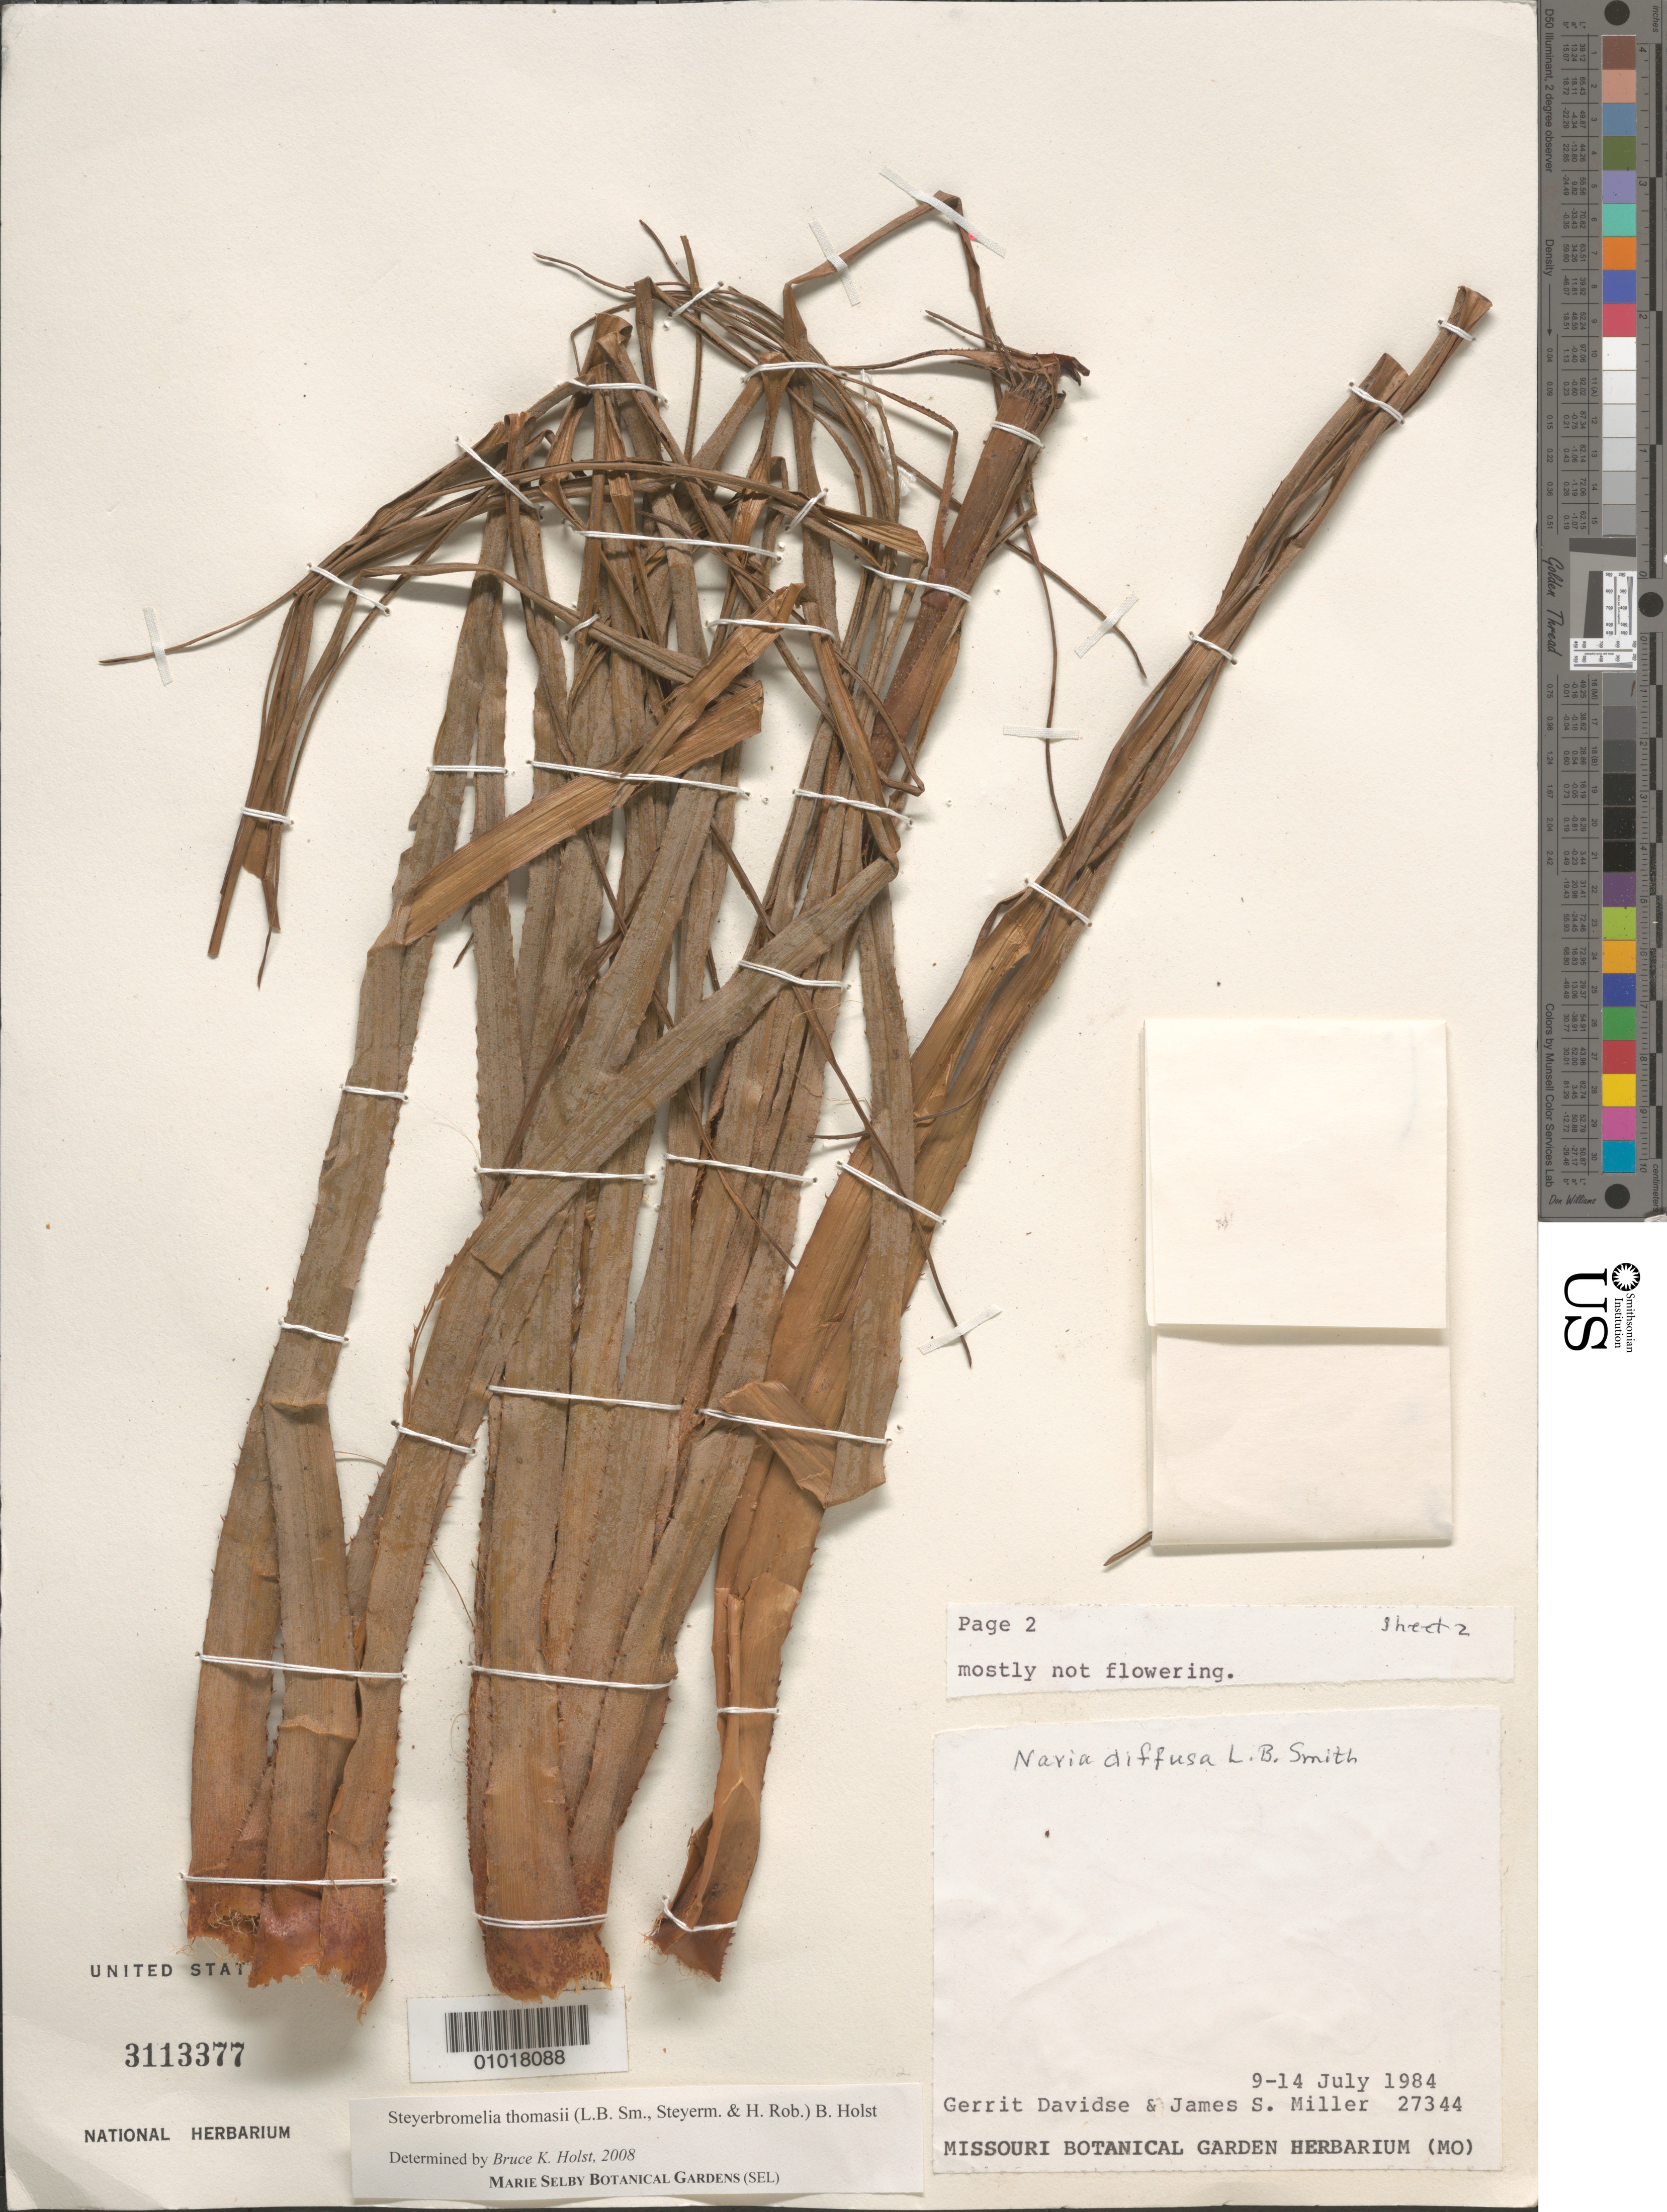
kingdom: Plantae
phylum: Tracheophyta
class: Liliopsida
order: Poales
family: Bromeliaceae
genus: Steyerbromelia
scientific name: Steyerbromelia thomasii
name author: (L.B. Sm. et al.) B. Holst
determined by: Holst, Bruce K.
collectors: G. Davidse & J. S. Miller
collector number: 27344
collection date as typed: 9-Jul-84 to 14-Jul-84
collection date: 1984-07-09/1984-07-14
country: Venezuela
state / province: Amazonas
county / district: Río Negro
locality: Neblina Massif, Canyon Grande, along Río Mawarinuma between the mouth of the canyon and the first major fork of the river, 7 airline km E-NE of Puerto Chimo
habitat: Steep canyon wall with low shrubs and trees and terrestrial bromeliads dominating the herbs; on cliff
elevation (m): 400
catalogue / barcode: US 3113377